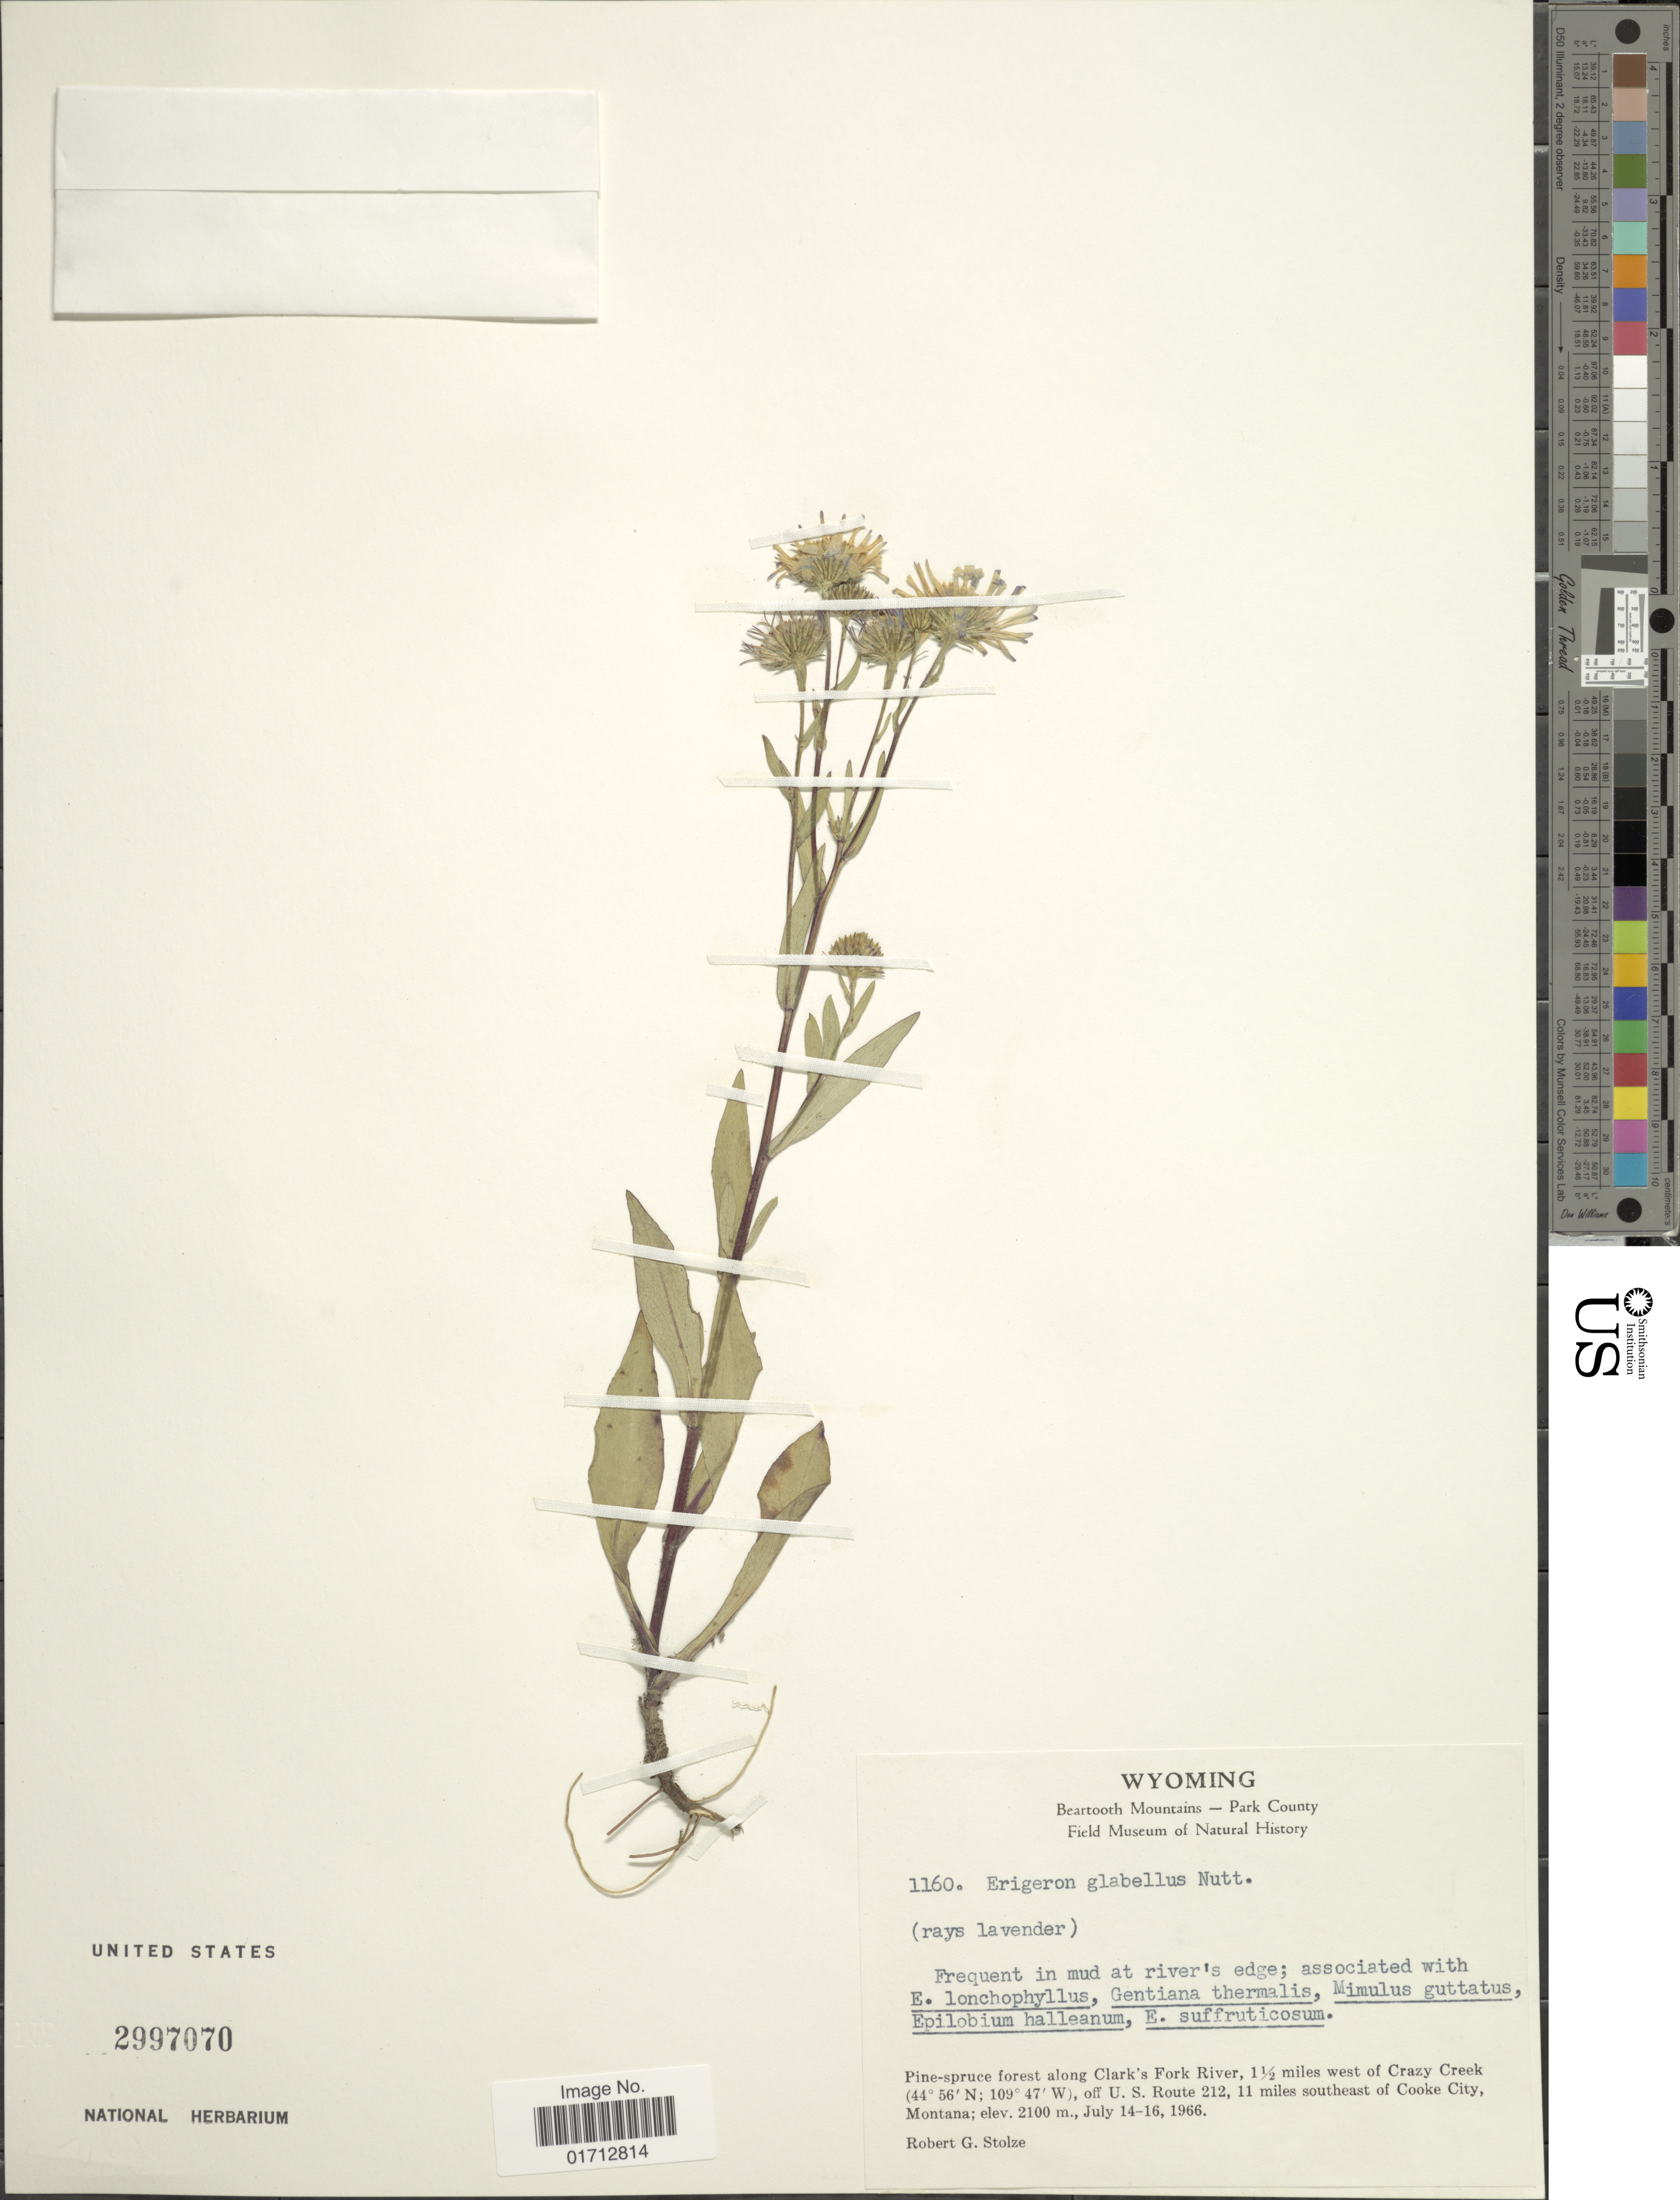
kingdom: Plantae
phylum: Tracheophyta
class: Magnoliopsida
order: Asterales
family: Asteraceae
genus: Erigeron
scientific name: Erigeron glabellus subsp. pubescens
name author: (Hook.) Cronq.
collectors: R. G. Stolze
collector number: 1160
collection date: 1966-07-14/1966-07-16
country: United States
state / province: Wyoming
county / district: Park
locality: Along Clark's Fork River, 1 1/2 miles west of Crazy Creek, off U.S. Route 212, 11 miles southeast of Cooke City, Montana.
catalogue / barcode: US 2997070